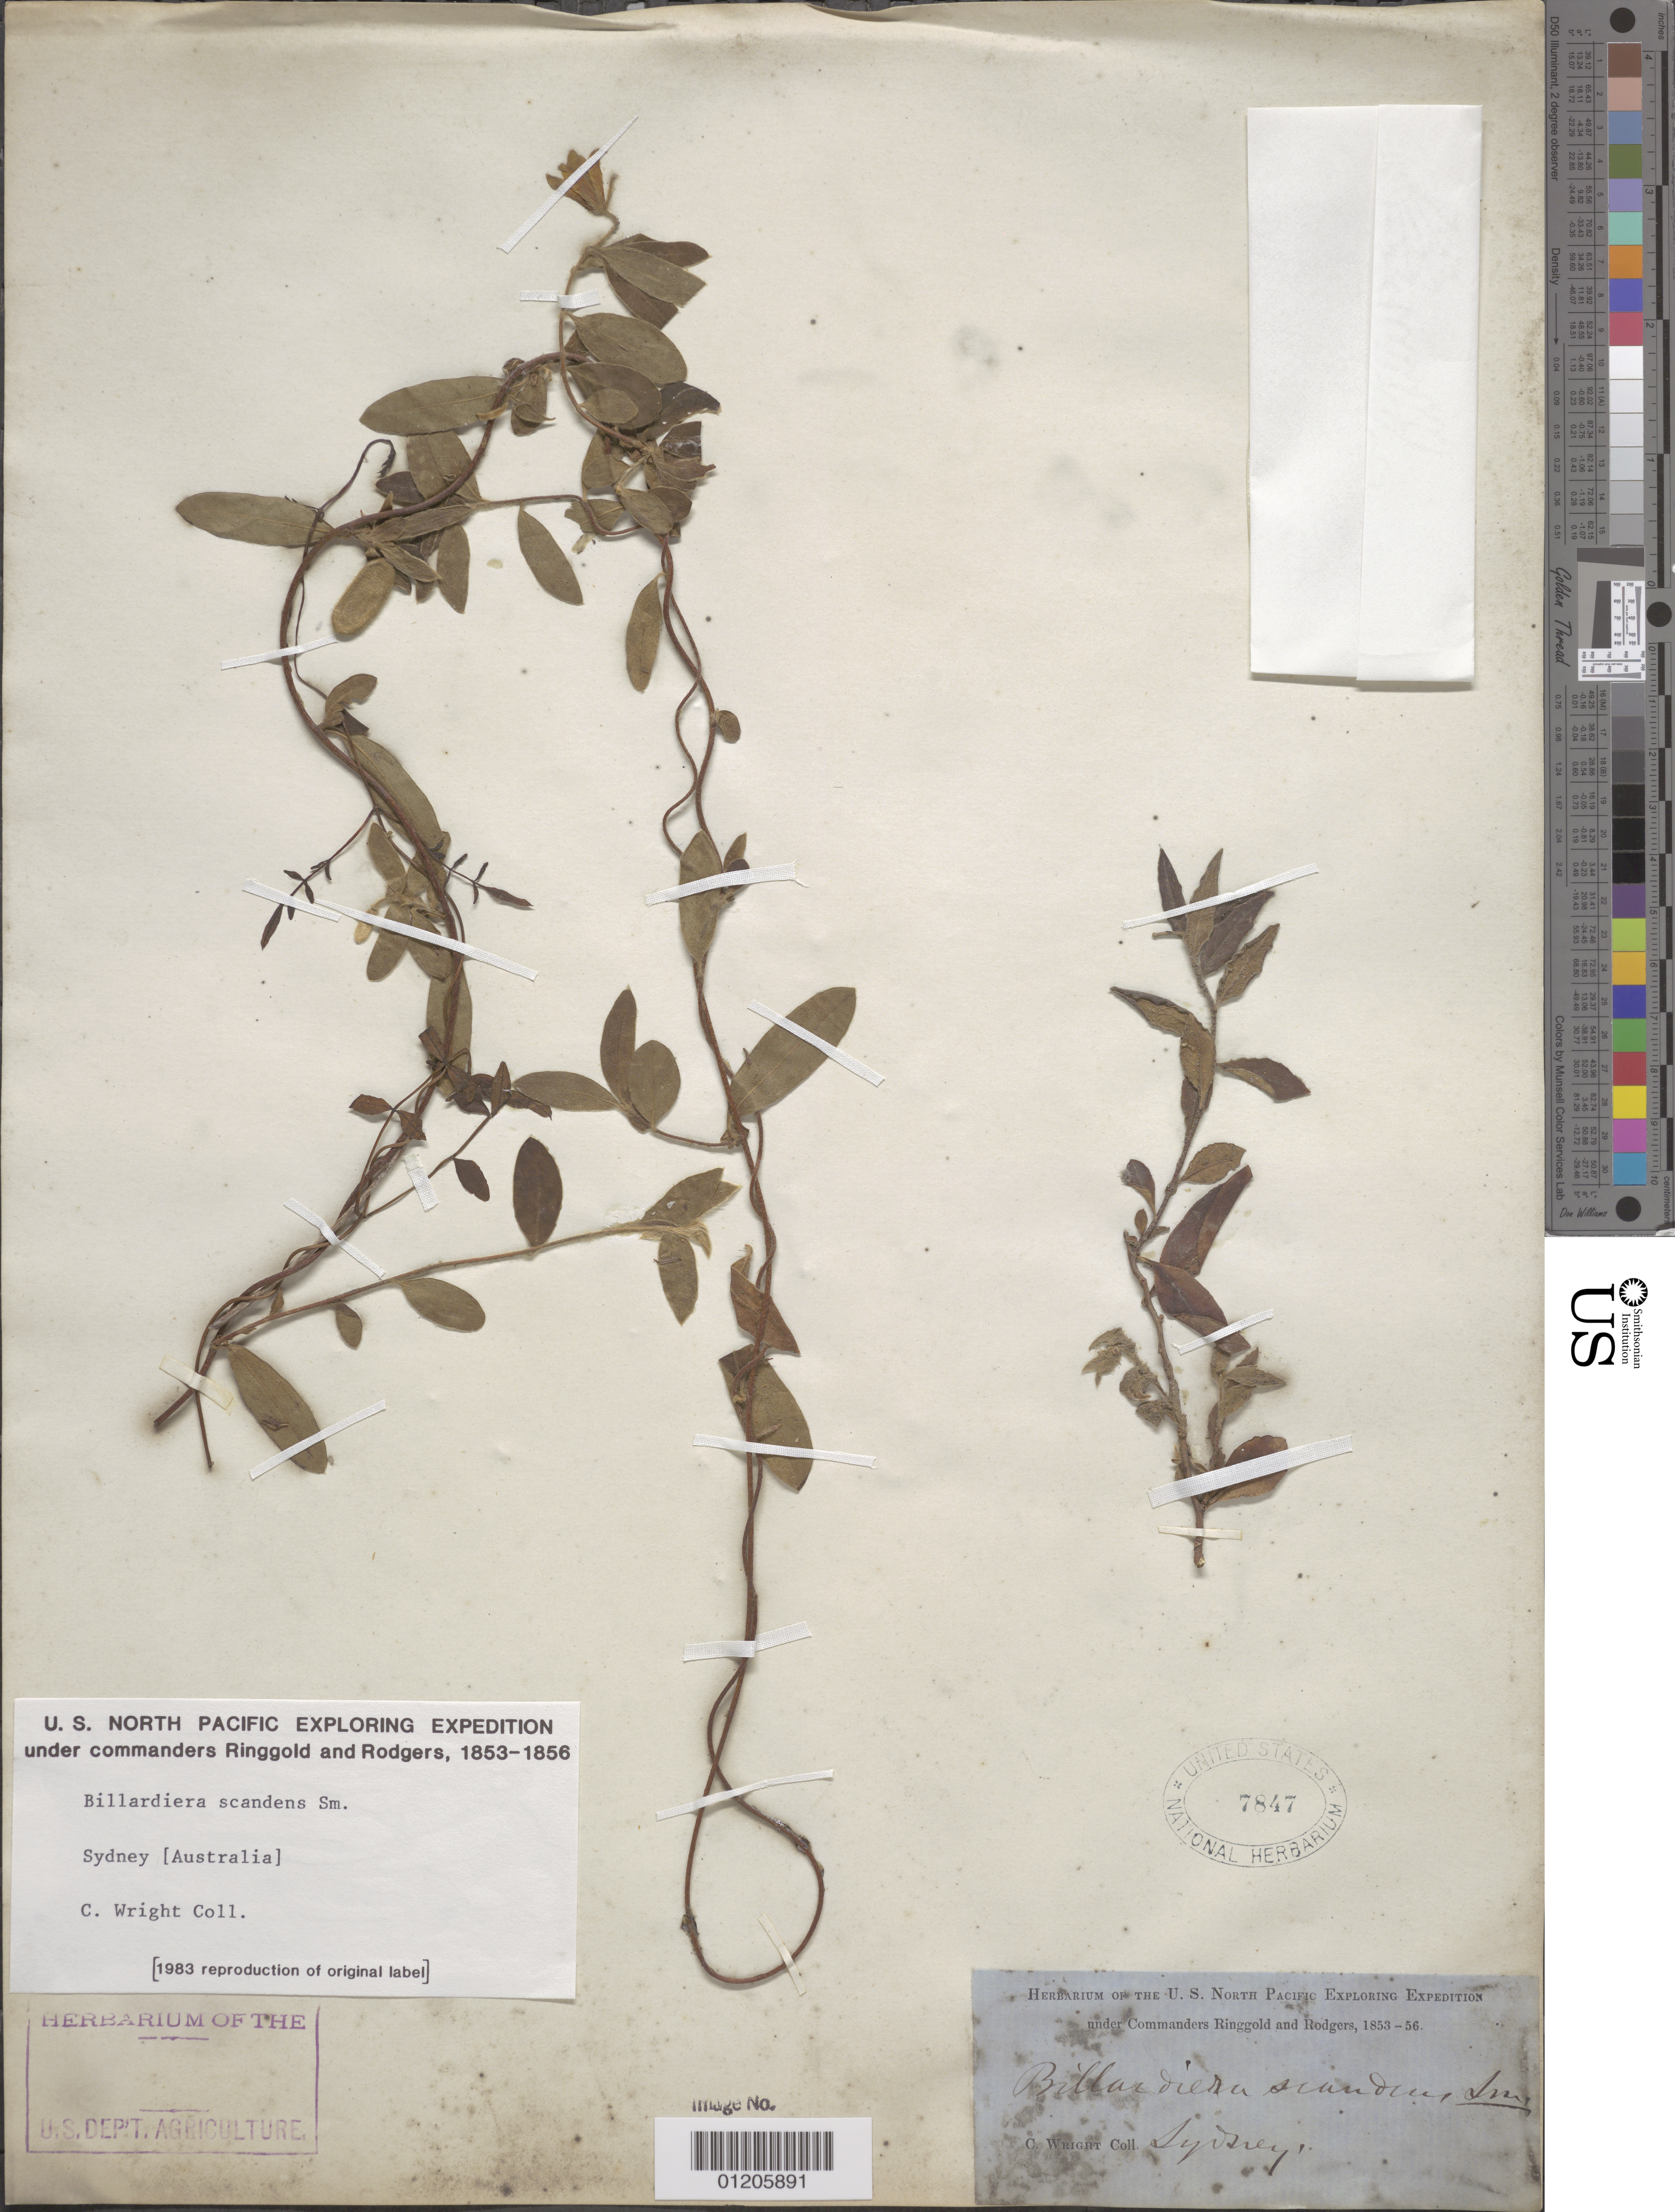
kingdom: Plantae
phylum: Tracheophyta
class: Magnoliopsida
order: Apiales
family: Pittosporaceae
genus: Billardiera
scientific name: Billardiera scandens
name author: Sm.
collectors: C. Wright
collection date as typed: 1853 to -- -- 1856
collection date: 1853/1856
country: Australia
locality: Sydney.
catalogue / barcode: US 7847